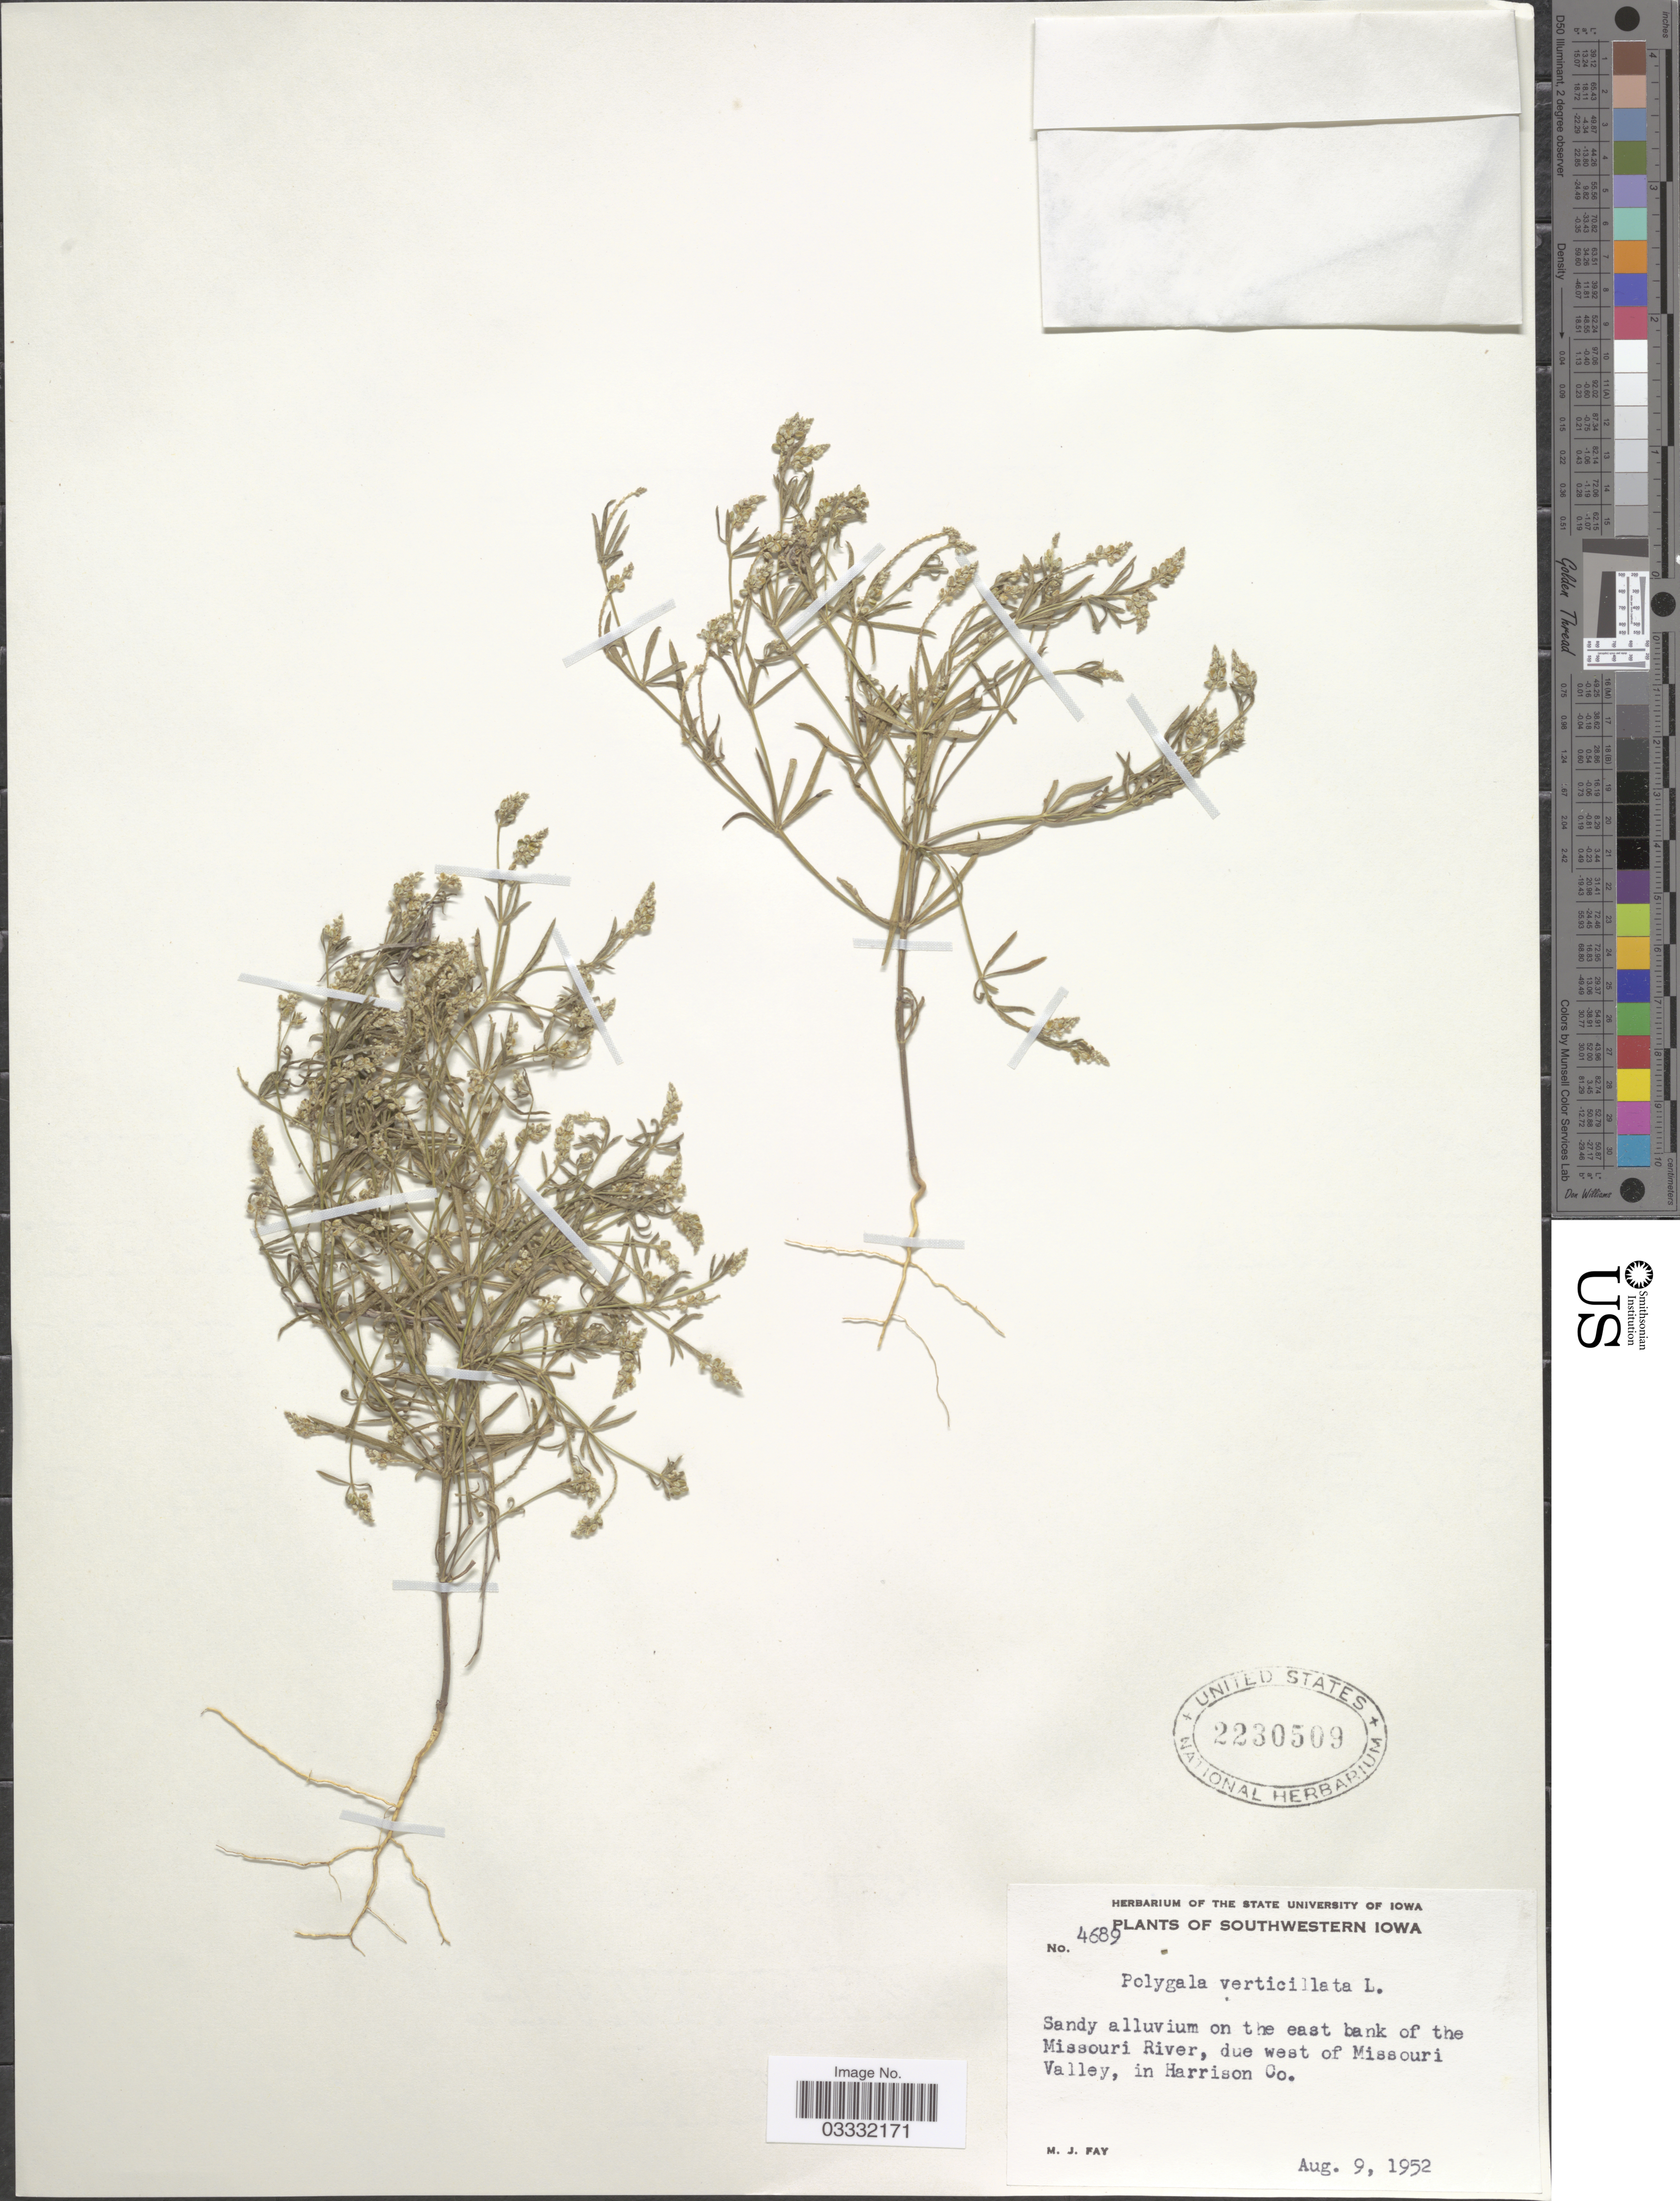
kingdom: Plantae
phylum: Tracheophyta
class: Magnoliopsida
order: Fabales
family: Polygalaceae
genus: Polygala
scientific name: Polygala verticillata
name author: L.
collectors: M. Fay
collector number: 4689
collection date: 1952-08-09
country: United States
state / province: Iowa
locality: Southwestern Iowa. Sandy alluvium on the east bank of the Missouri River, due west of Missouri Valley, in Harrison Co.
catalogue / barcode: US 2230509